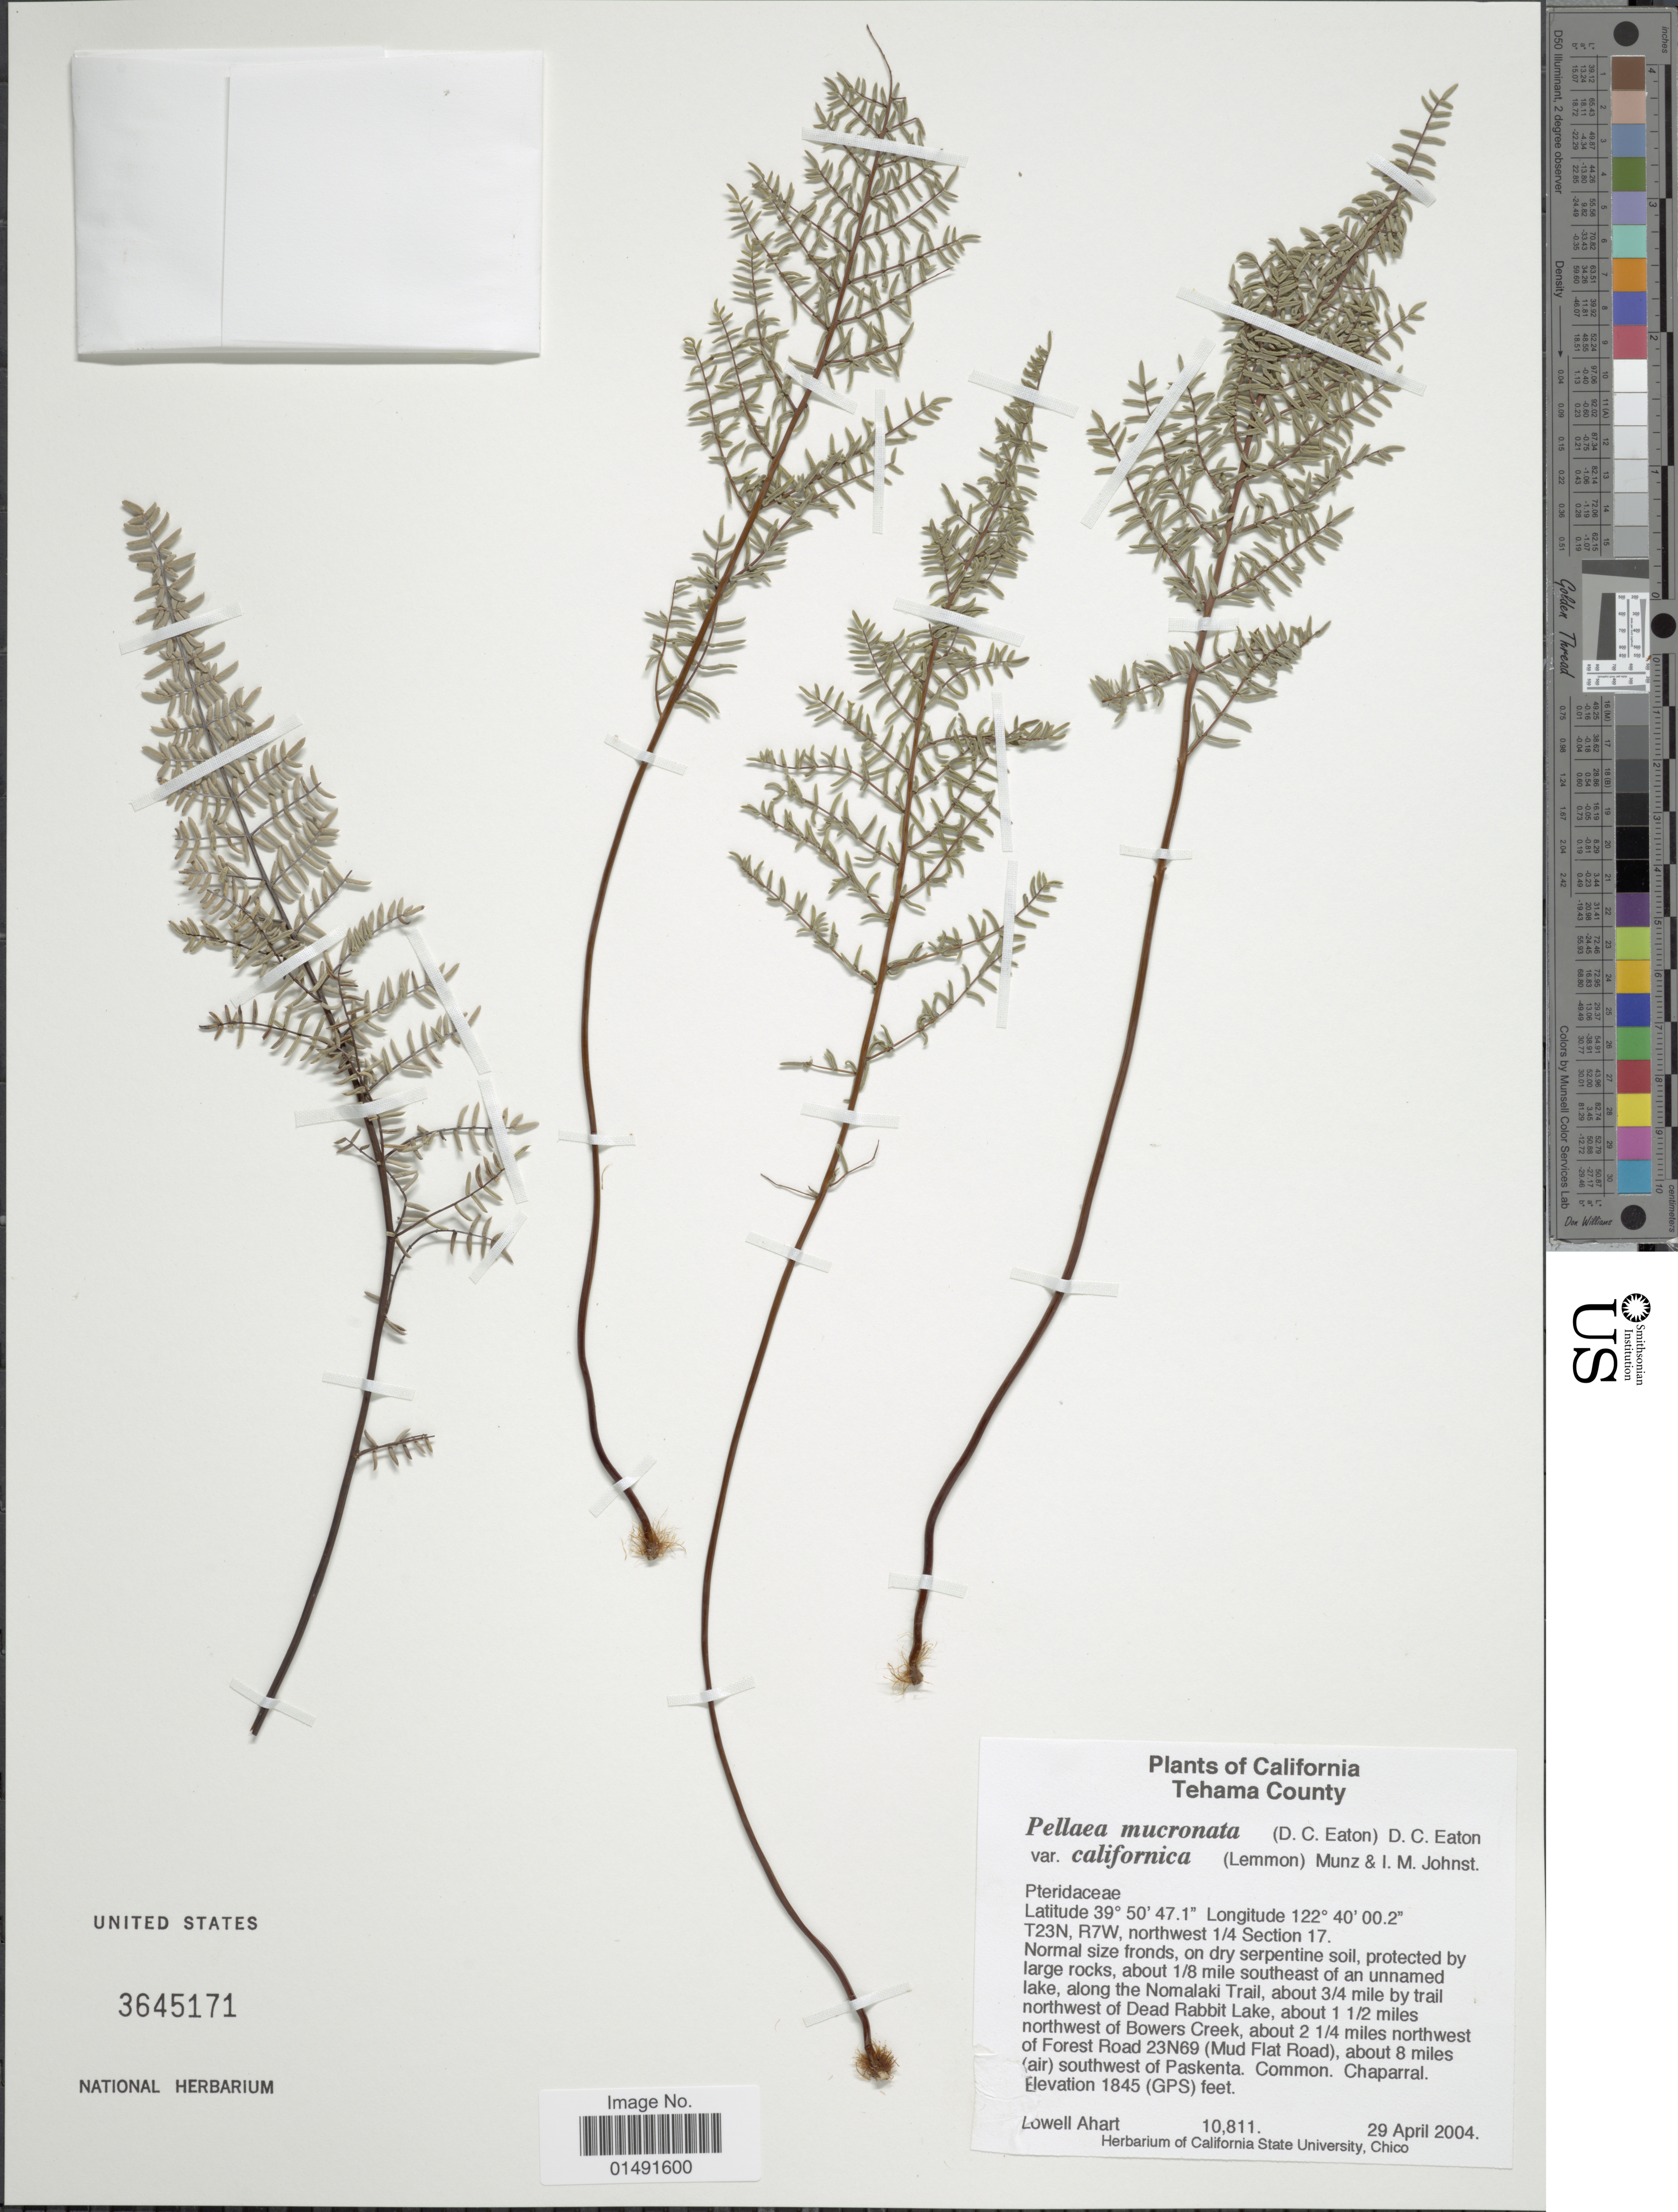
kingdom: Plantae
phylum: Tracheophyta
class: Polypodiopsida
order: Polypodiales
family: Pteridaceae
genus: Pellaea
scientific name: Pellaea mucronata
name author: (D.C. Eaton) D.C. Eaton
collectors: L. Ahart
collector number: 10811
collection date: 2004-04-29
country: United States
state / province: California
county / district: Tehama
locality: Tehama County, T23N, R7W, northwest 1/4 DSection17, about 1/8 mile southeast of an unnamed lake, along the Nomalaki Trail, about 3/4 mile by trail northwest of Dead Rabbit Lake, about 2 1/4 miles northwest of Forest Road 23N69 (mud Flat Road), about 8 miles (air) southwest of Paskenta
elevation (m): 562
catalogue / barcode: US 3645171